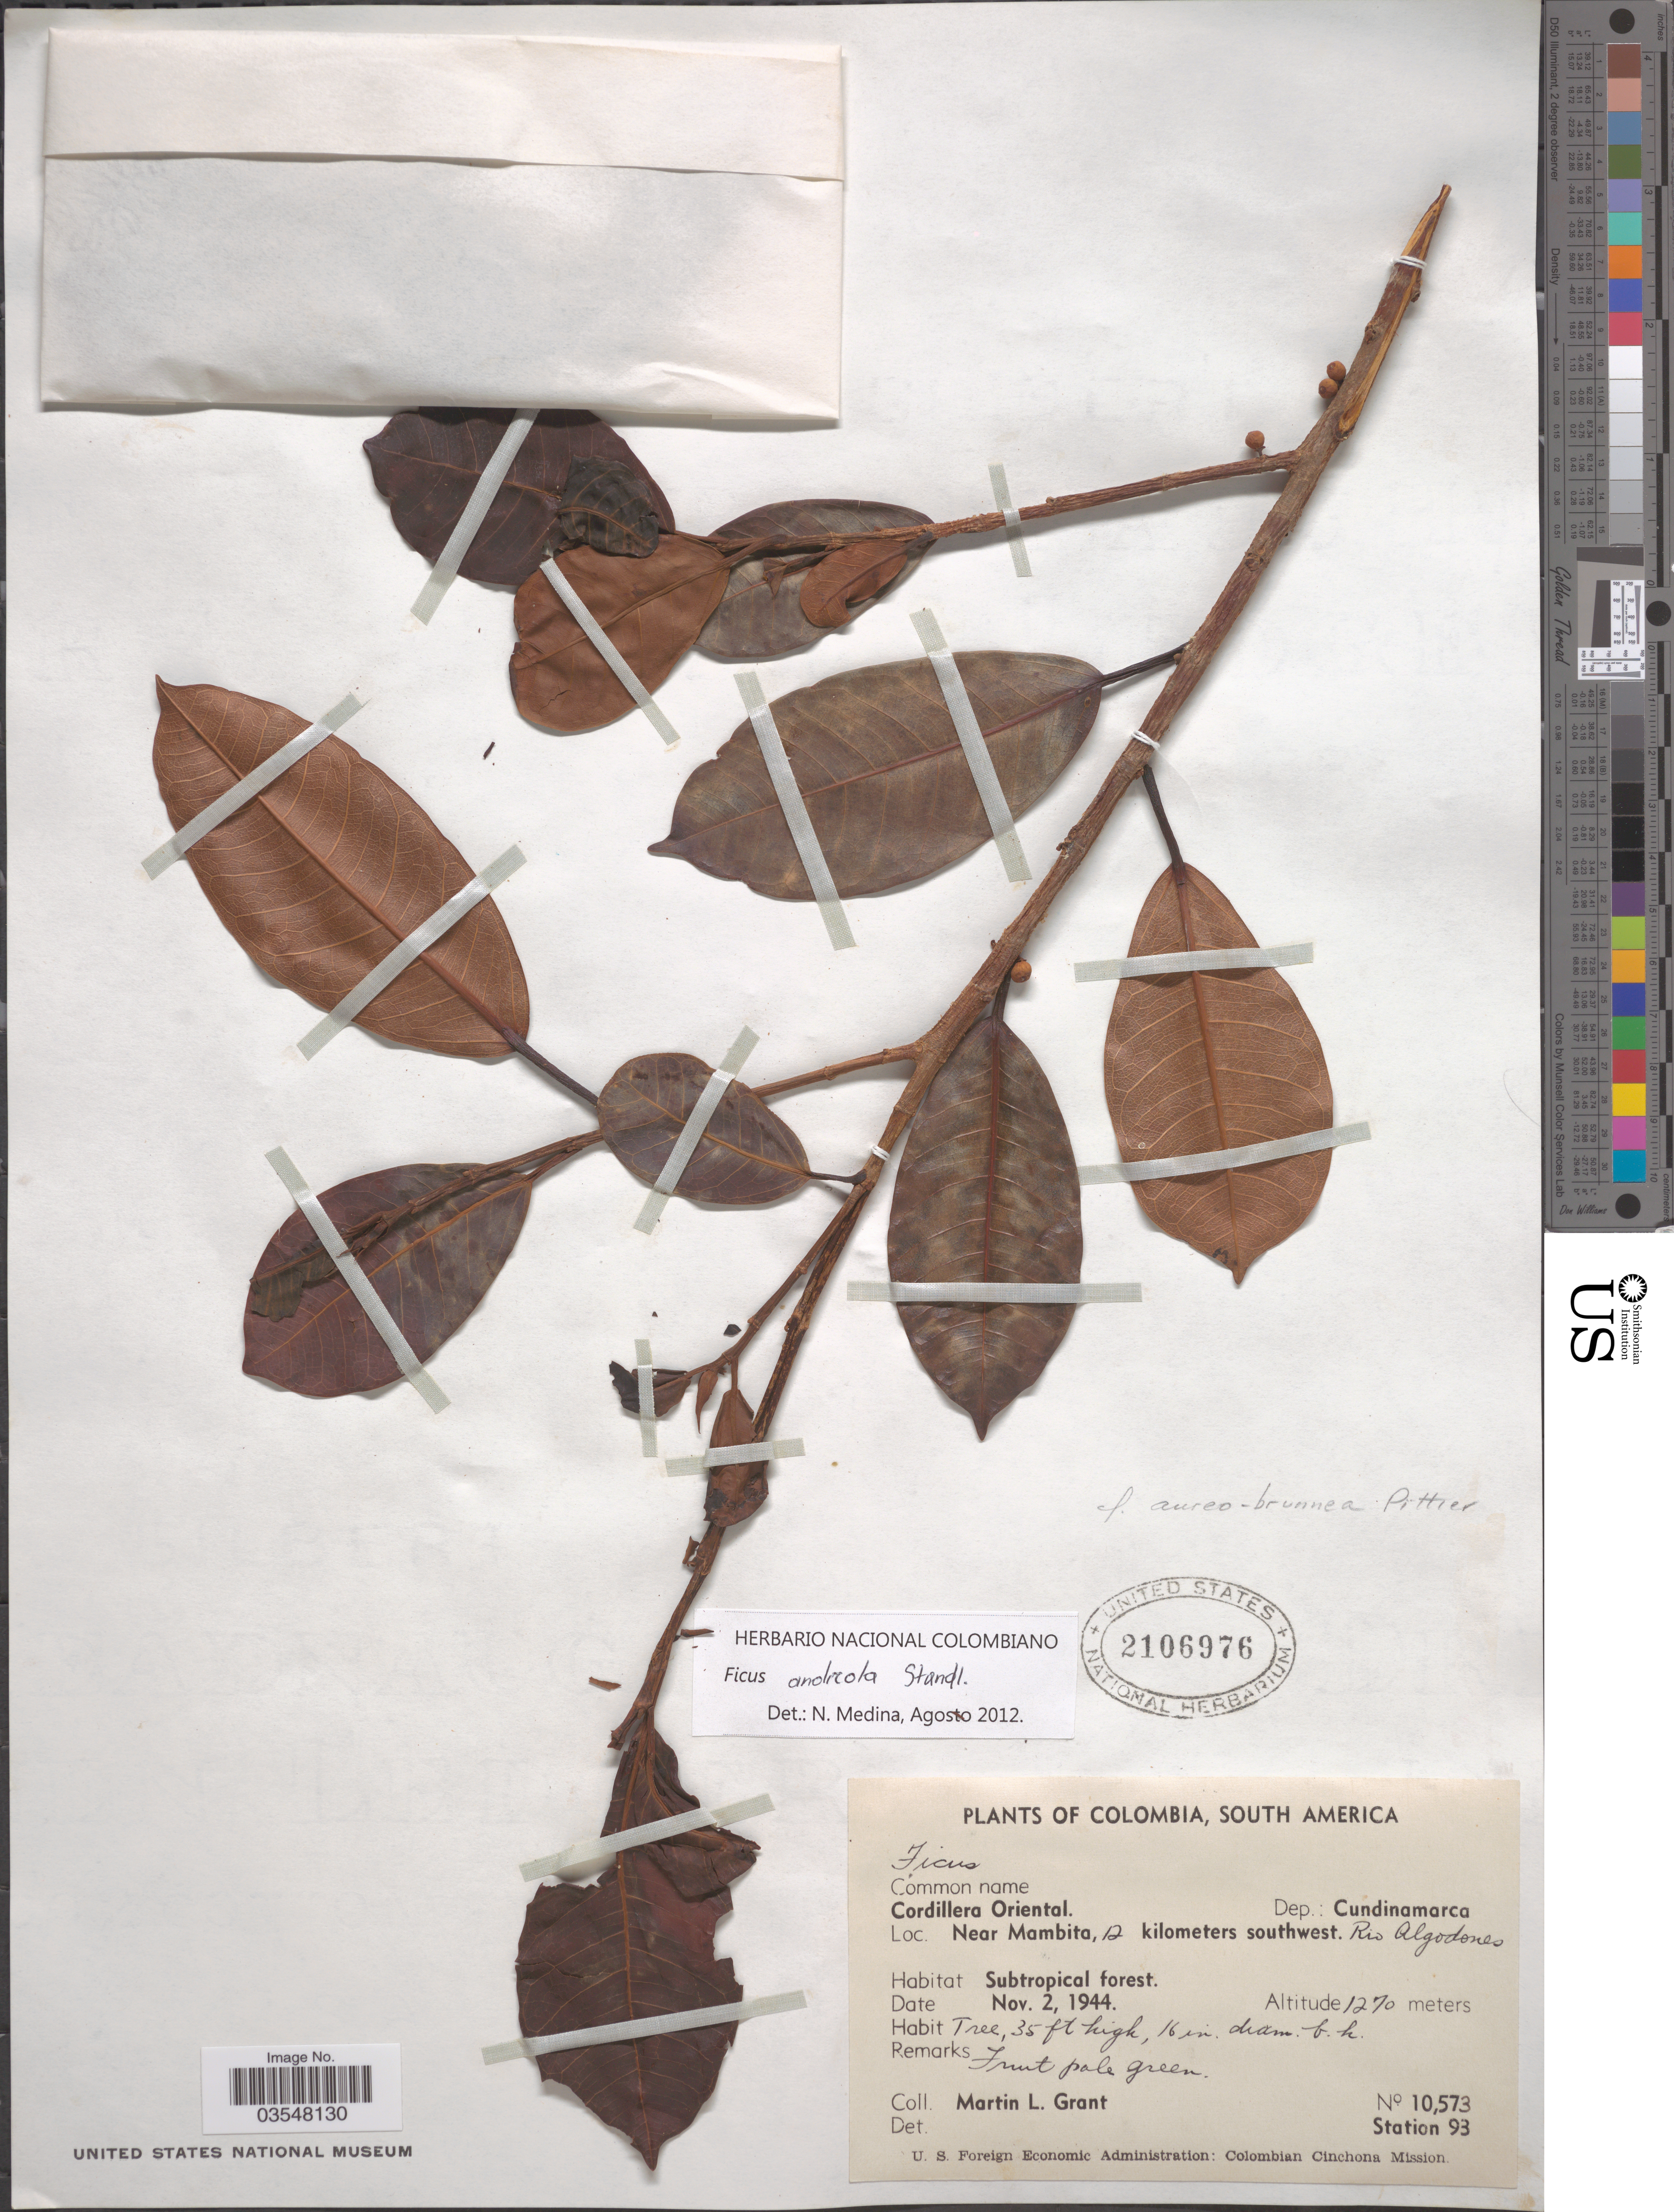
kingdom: Plantae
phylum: Tracheophyta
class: Magnoliopsida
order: Rosales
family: Moraceae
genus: Ficus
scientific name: Ficus andicola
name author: Standl.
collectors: M. L. Grant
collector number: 10573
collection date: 1944-11-02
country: Colombia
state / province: Cundinamarca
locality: Cordillera Oriental. Dep.: Cundinamarca. Near Mambita, 12 kilometers southwest. Rio Algodones. Station 93. [unsure placement]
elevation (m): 1270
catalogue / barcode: US 2106976